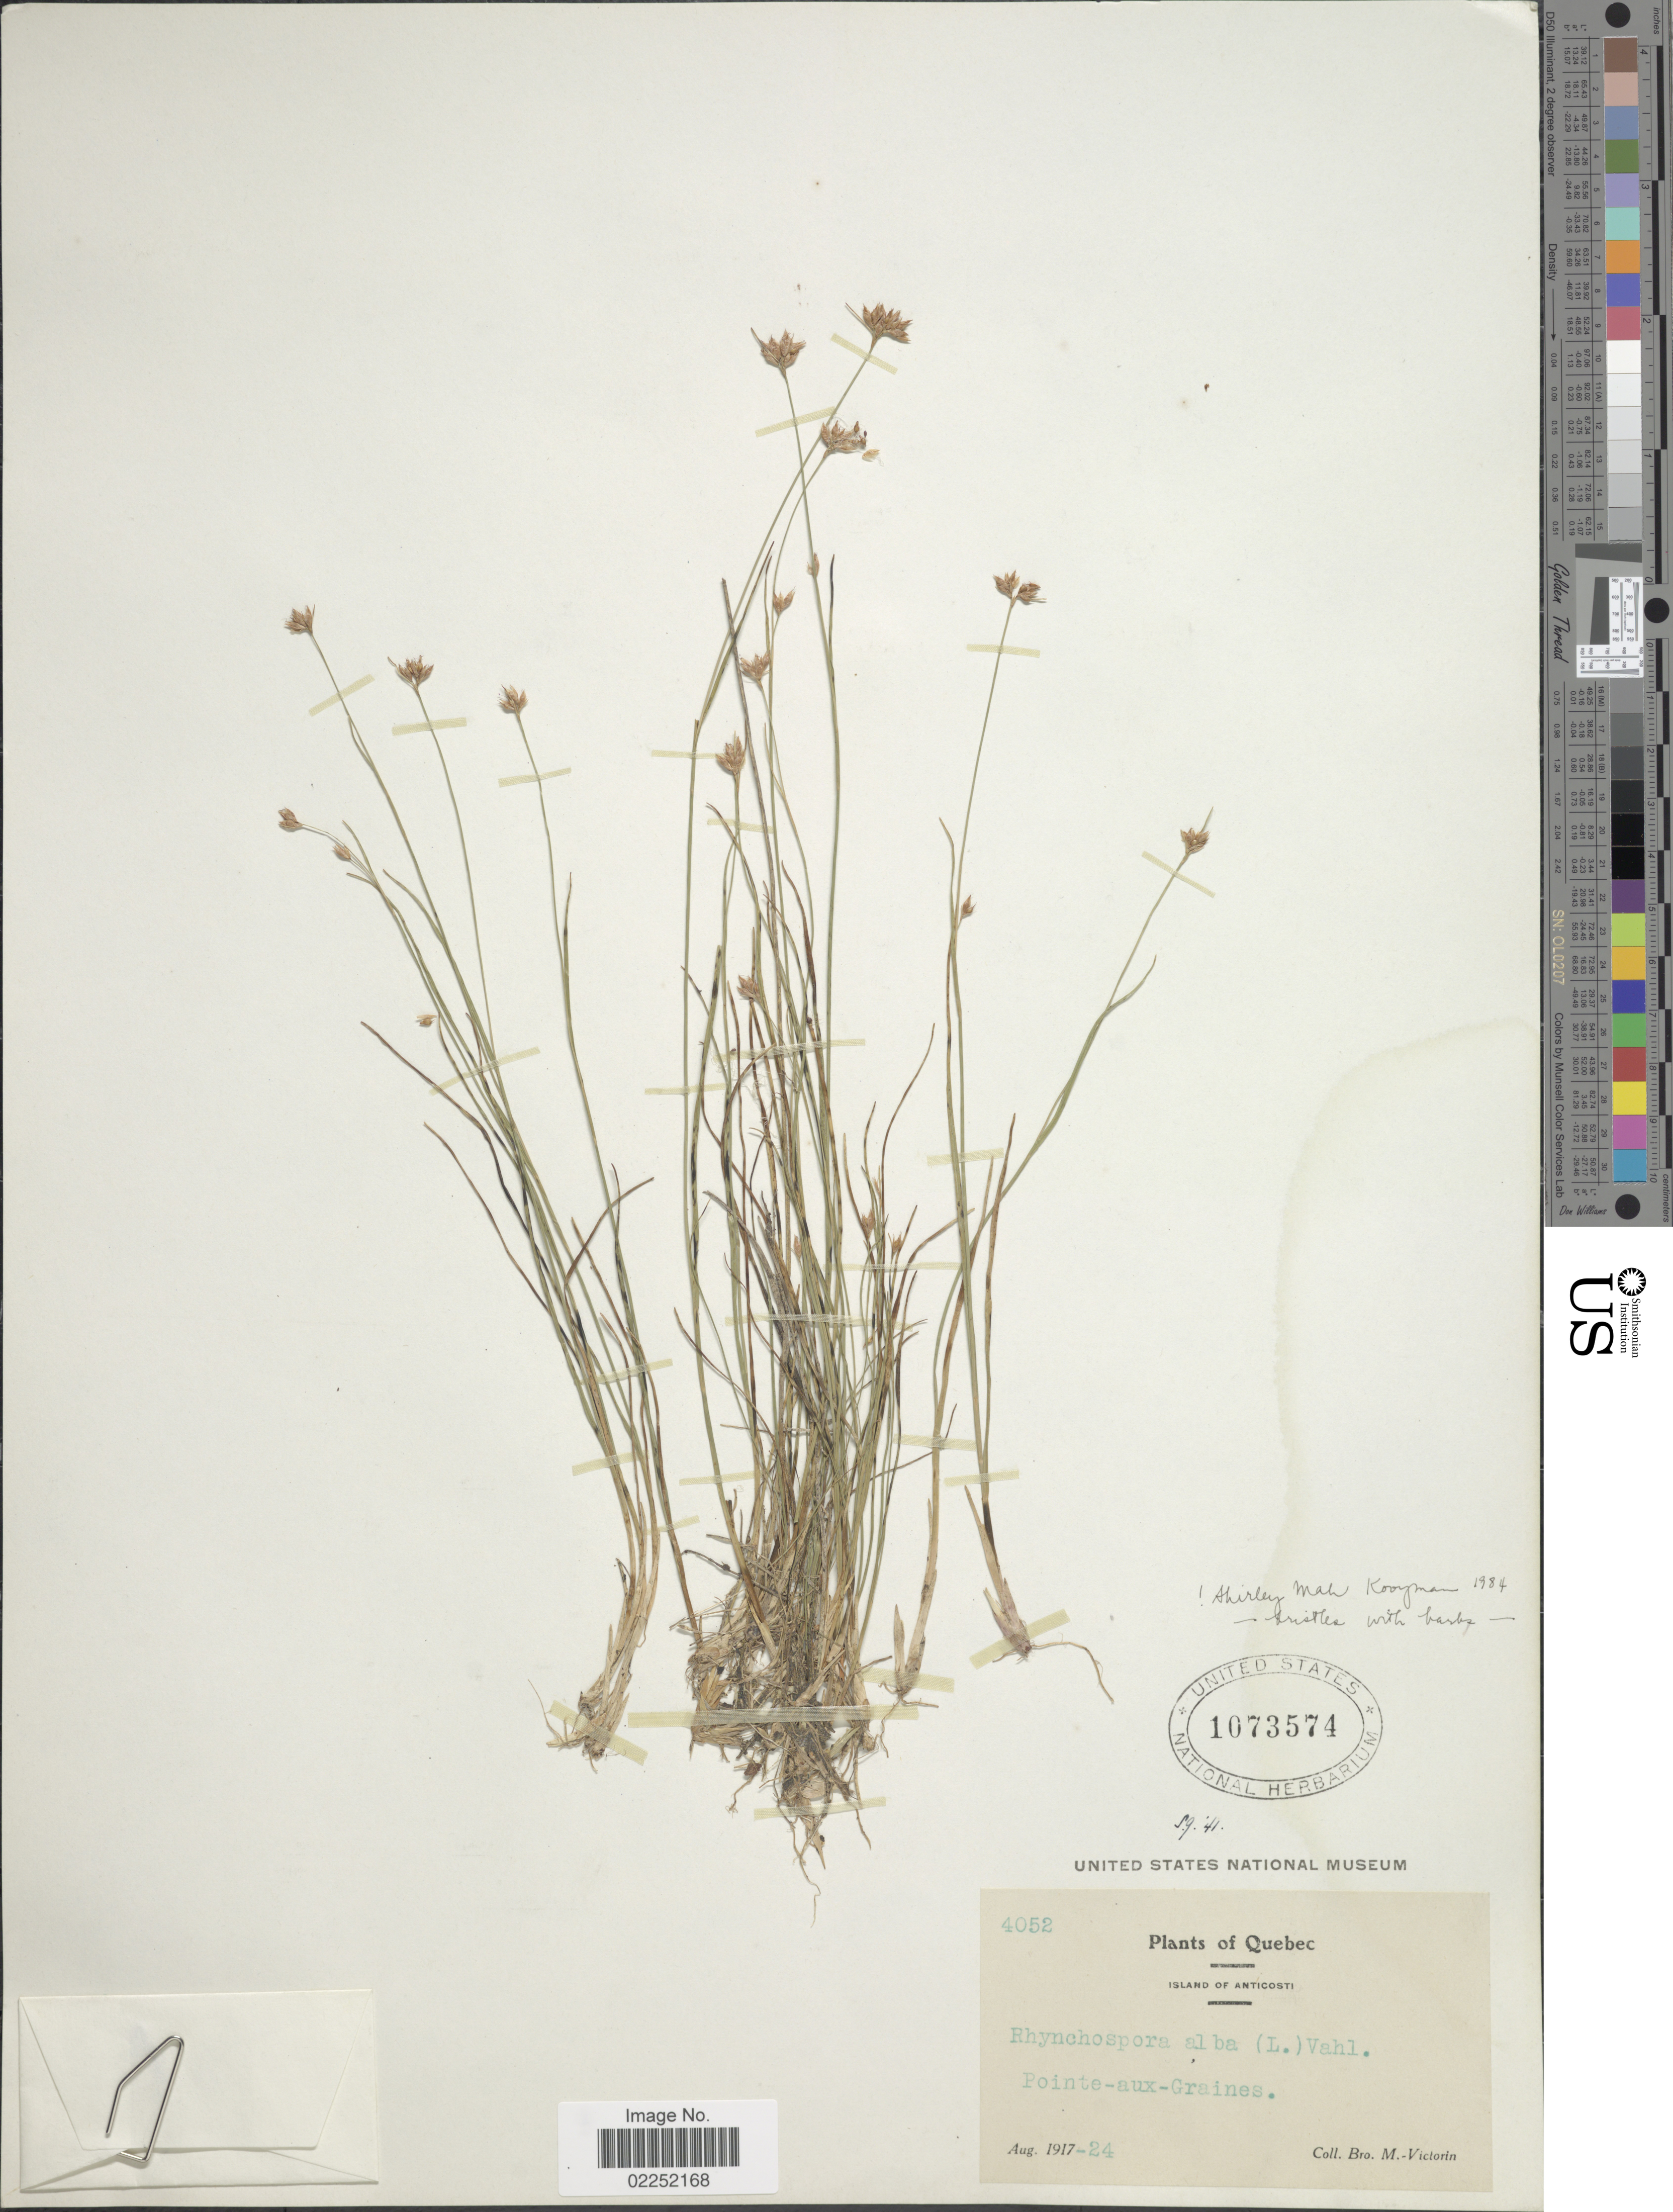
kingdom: Plantae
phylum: Tracheophyta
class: Liliopsida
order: Poales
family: Cyperaceae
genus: Rhynchospora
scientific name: Rhynchospora alba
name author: (L.) Vahl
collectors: Fr. Marie-Victorin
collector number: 4052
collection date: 1917-08-24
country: Canada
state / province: Quebec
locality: Island of Anticosti, Pointe-aux-Graines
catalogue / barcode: US 1073574